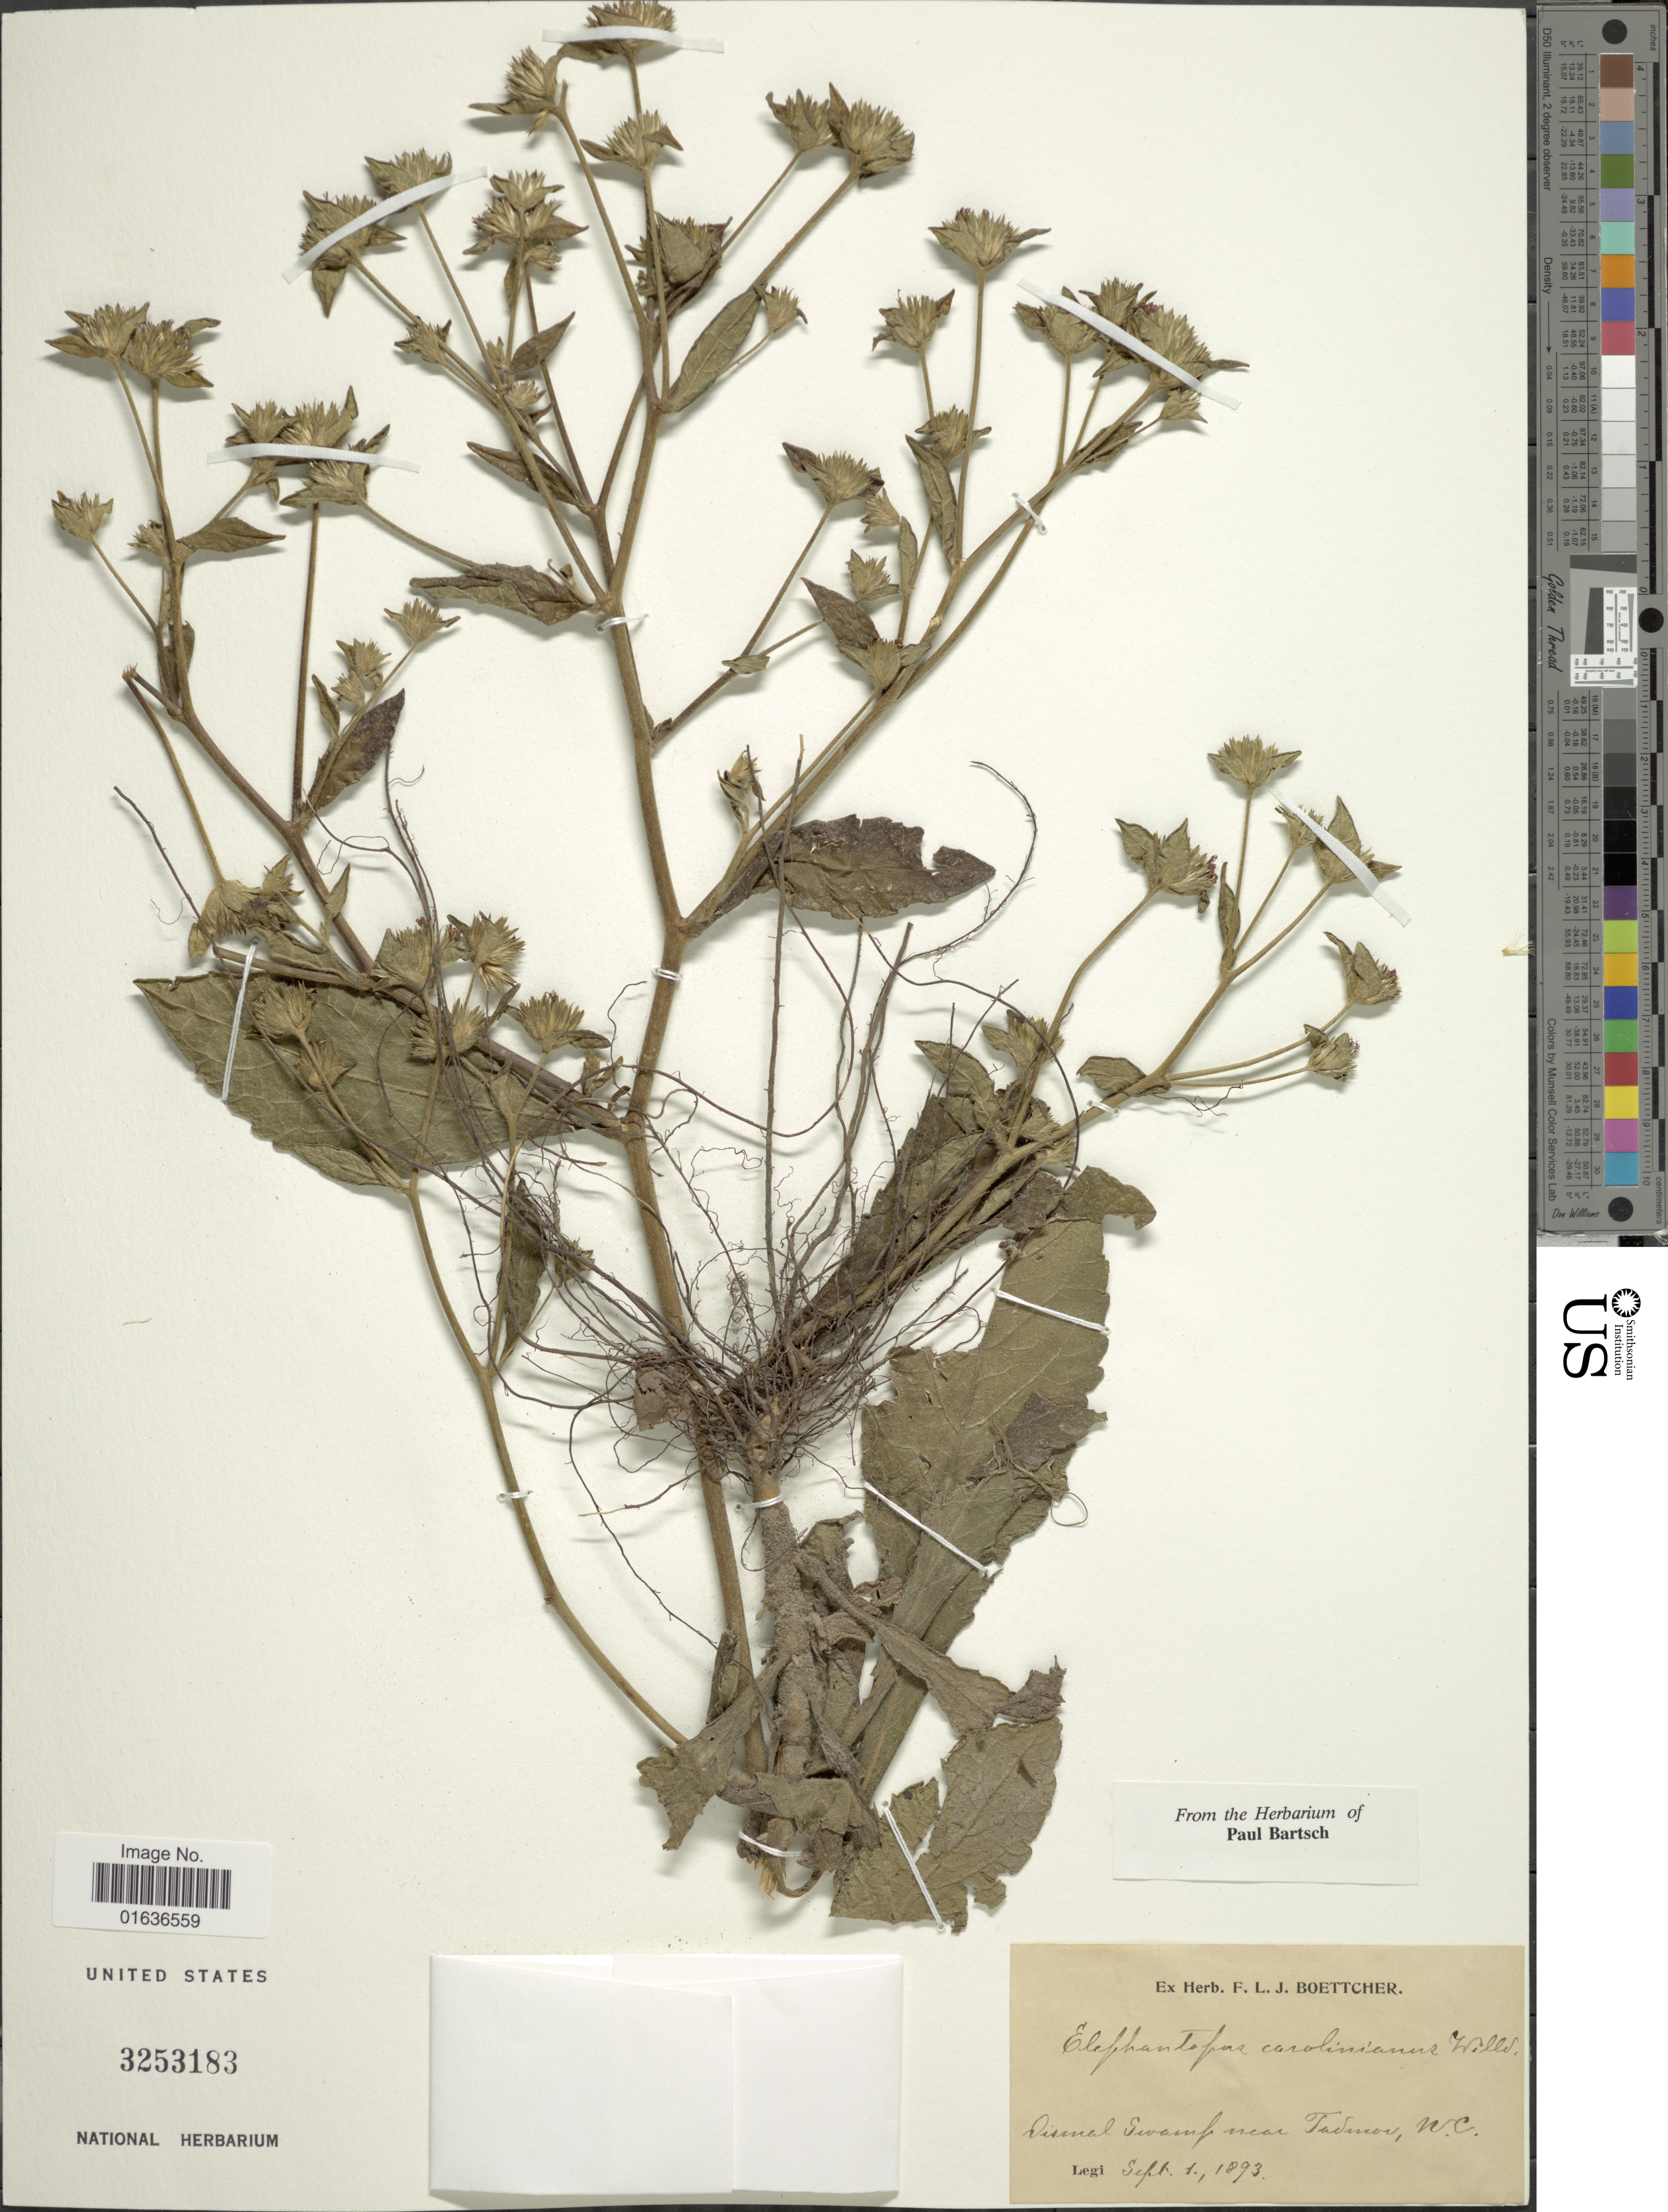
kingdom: Plantae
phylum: Tracheophyta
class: Magnoliopsida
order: Asterales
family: Asteraceae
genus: Elephantopus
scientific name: Elephantopus carolinianus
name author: Raeusch.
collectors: ex herb. F. L. J. Boettcher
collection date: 1893-09-01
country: United States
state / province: North Carolina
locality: Qismal Swamp near Tadinou, W.C.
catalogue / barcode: US 3253183